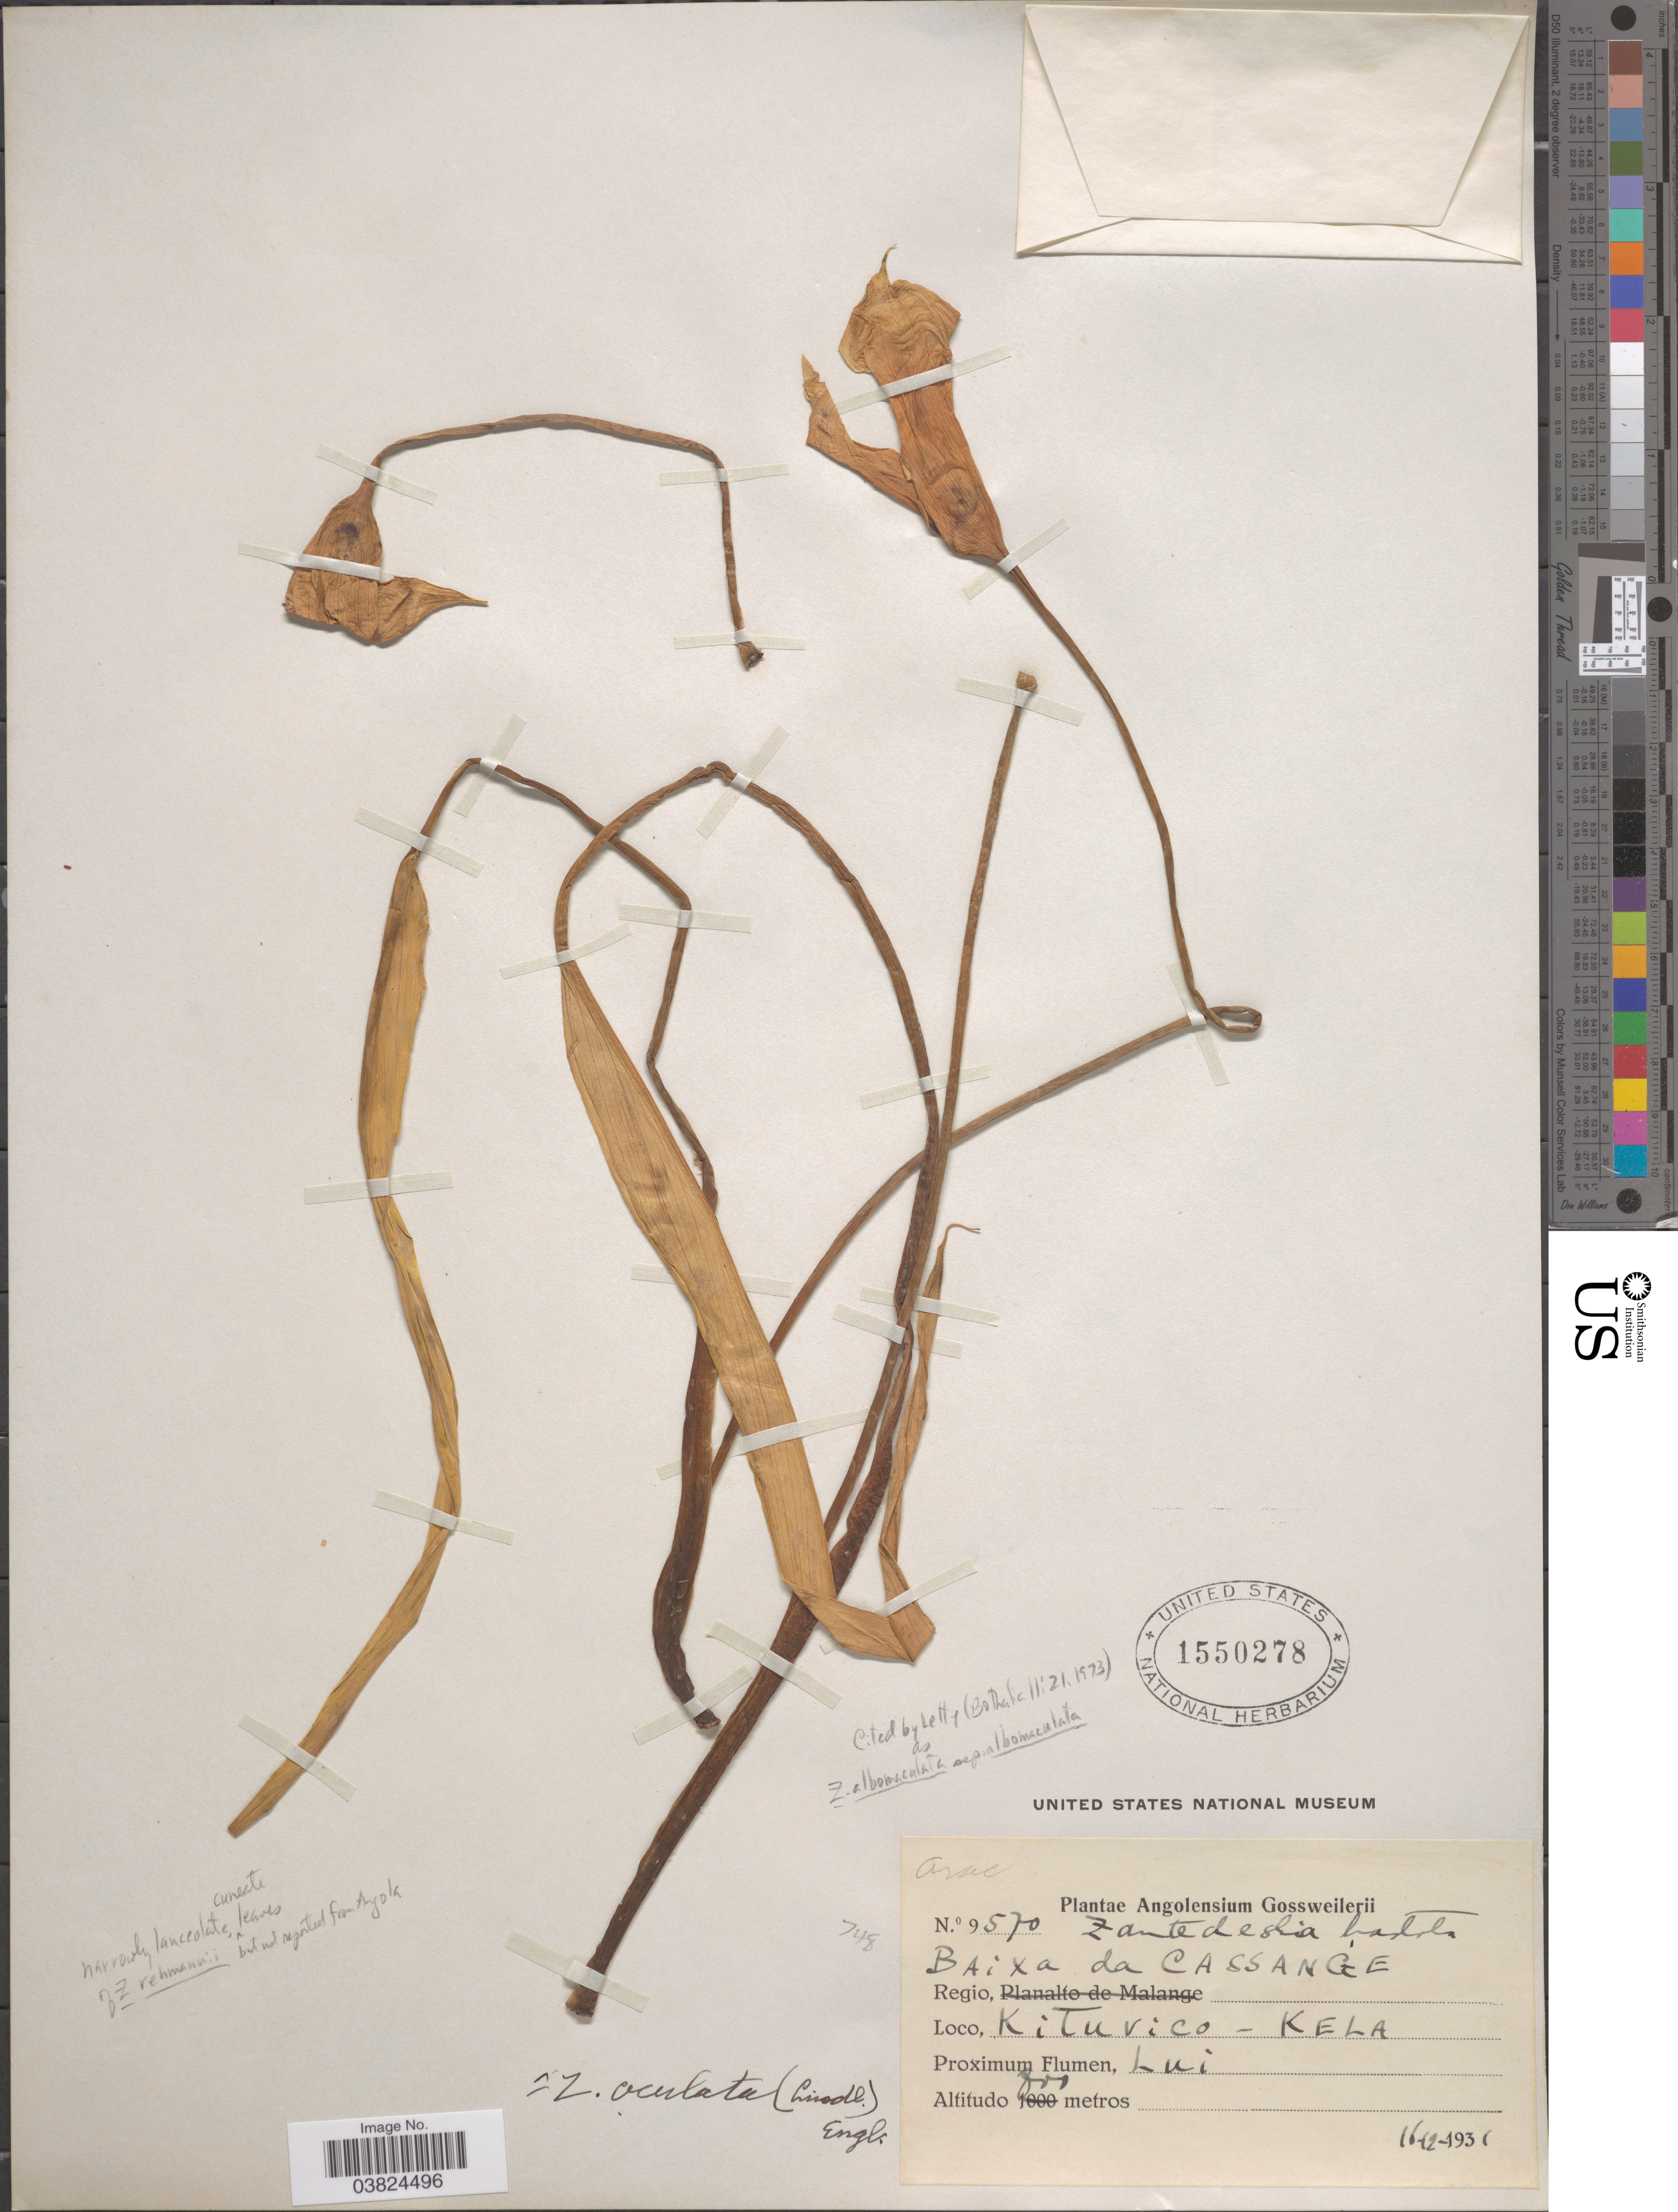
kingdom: Plantae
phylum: Tracheophyta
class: Liliopsida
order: Alismatales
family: Araceae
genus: Zantedeschia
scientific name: Zantedeschia rehmannii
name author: Engl.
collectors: -. Gossweiler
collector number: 9570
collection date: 1931-12-16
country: Angola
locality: Regio Baixa da Cassange. Kituvico - Kela. Lui.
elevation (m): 800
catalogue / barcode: US 1550278